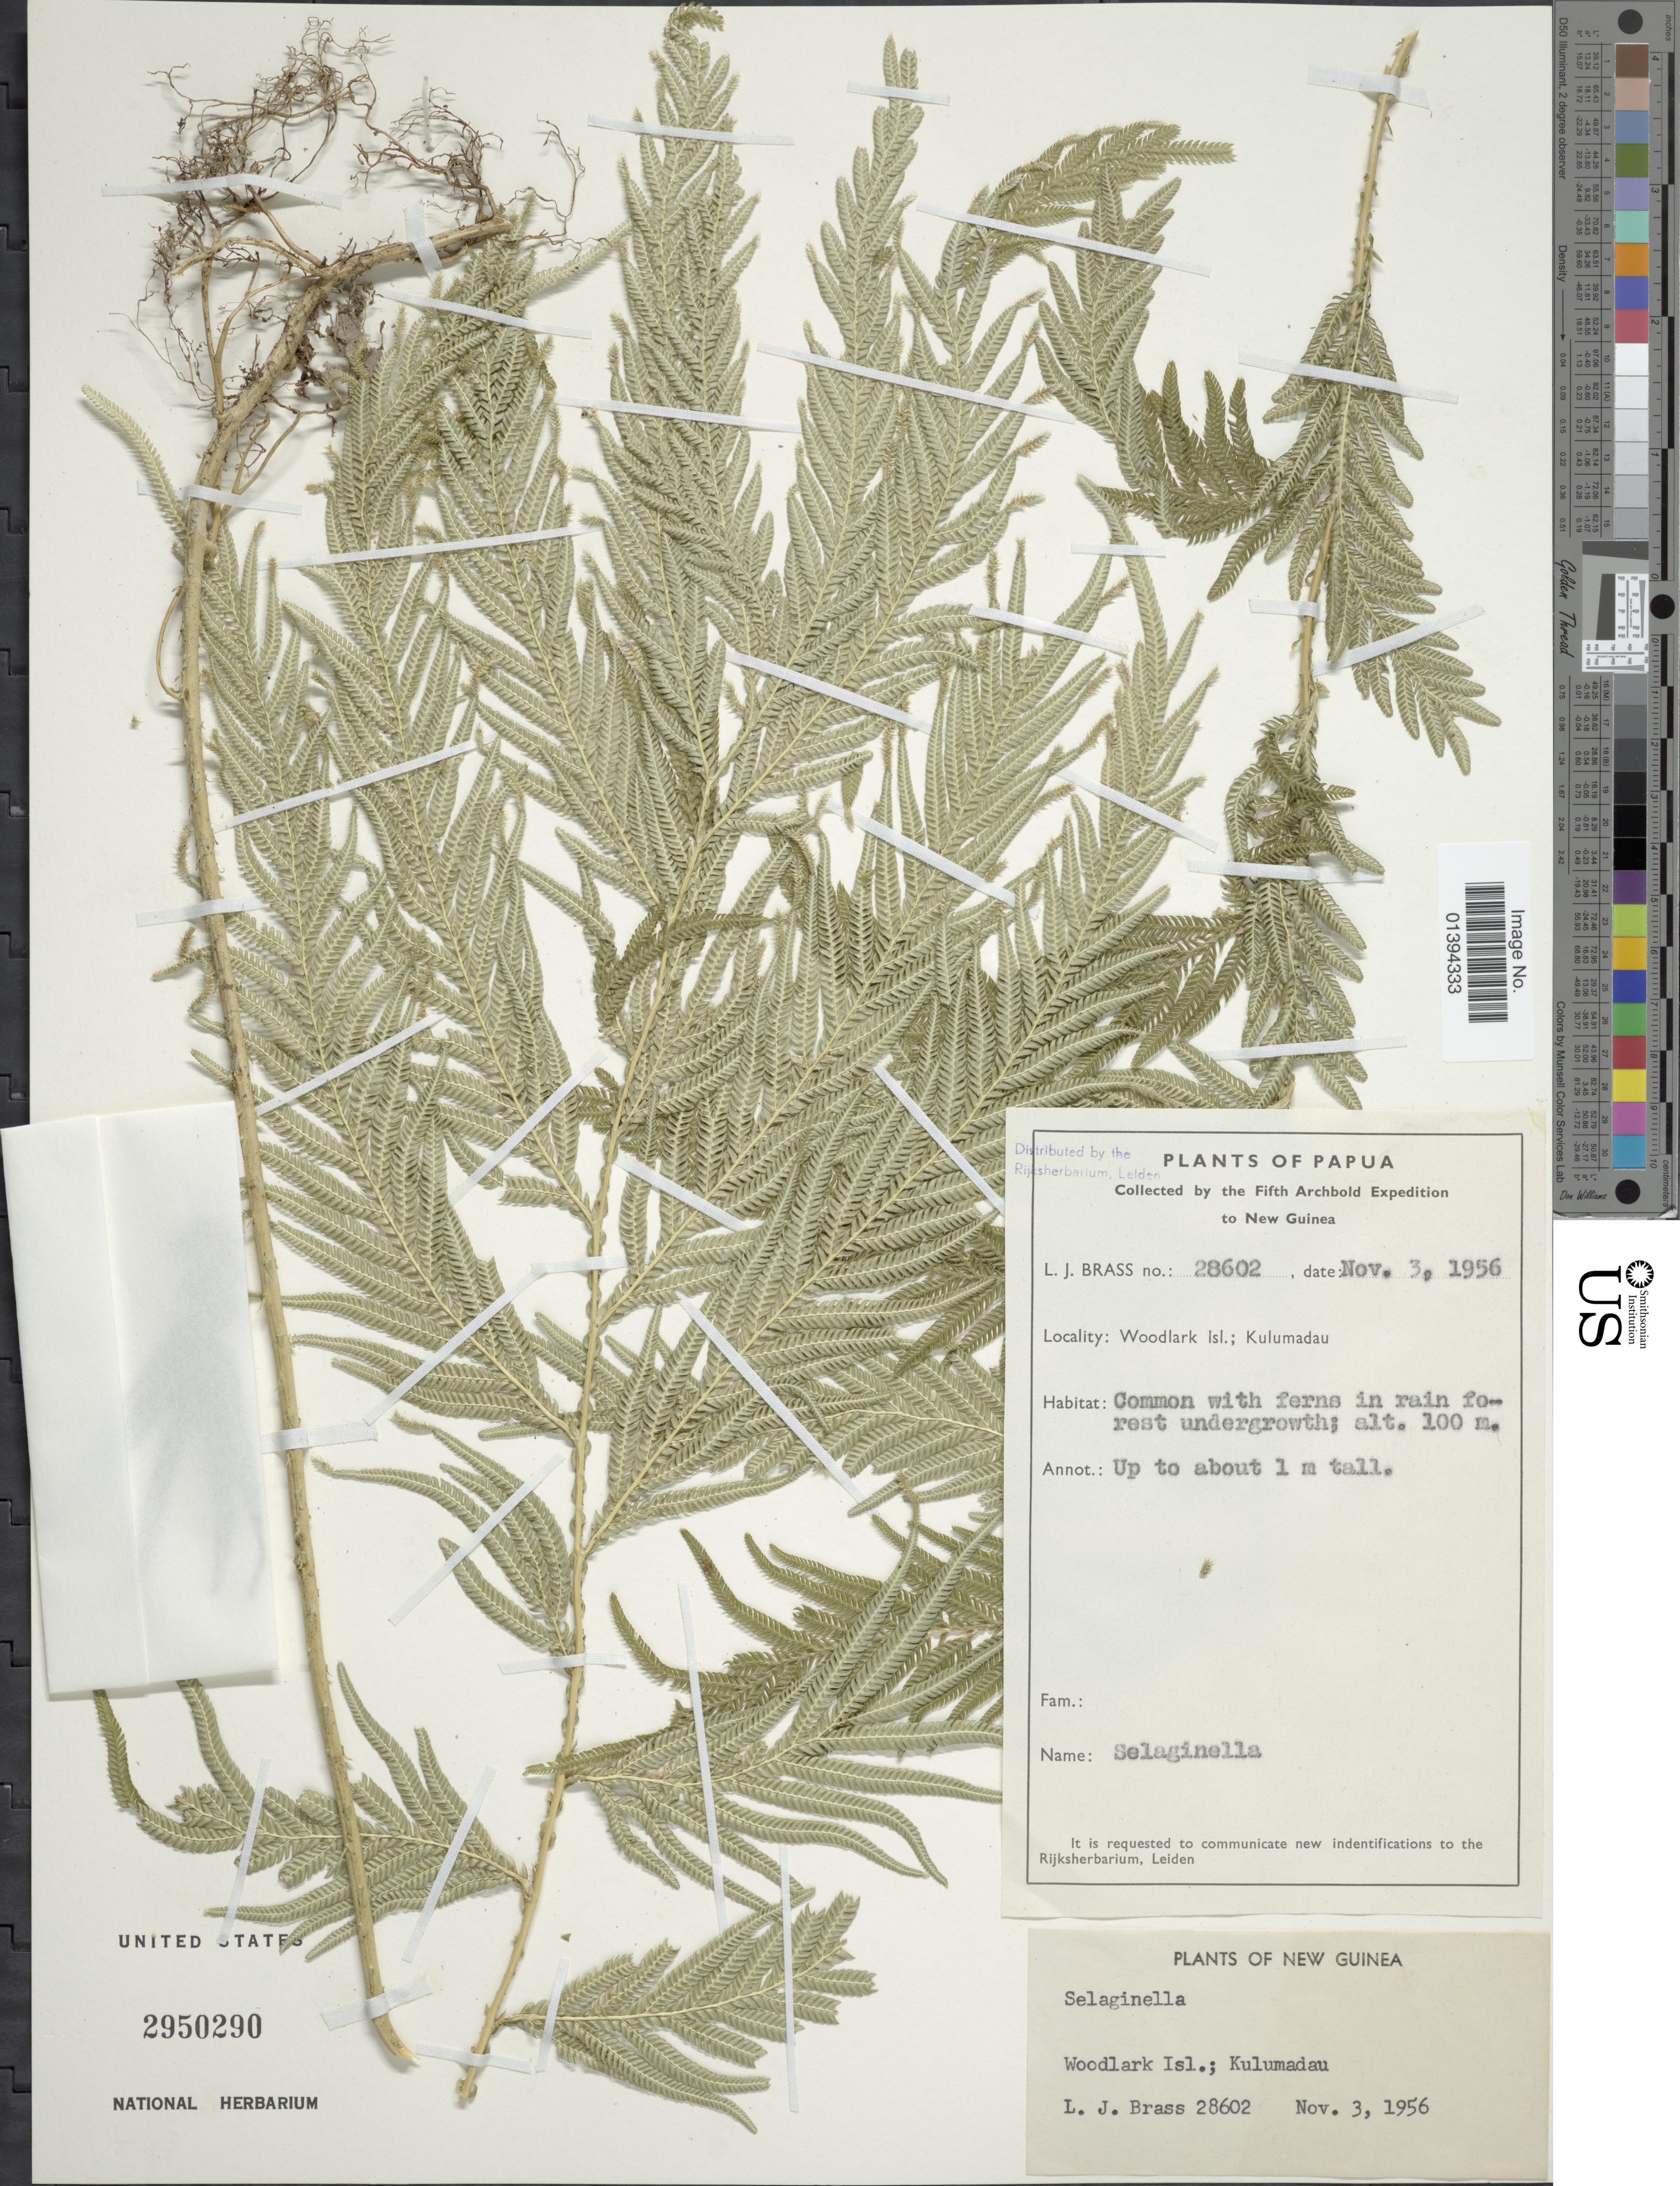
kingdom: Plantae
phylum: Tracheophyta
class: Lycopodiopsida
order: Selaginellales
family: Selaginellaceae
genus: Selaginella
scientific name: Selaginella sp.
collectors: L. J. Brass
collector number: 28602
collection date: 1956-11-03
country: Papua New Guinea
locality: Woodlark Isl.: Kulumadau, New Guinea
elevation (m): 100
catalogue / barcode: US 2950290